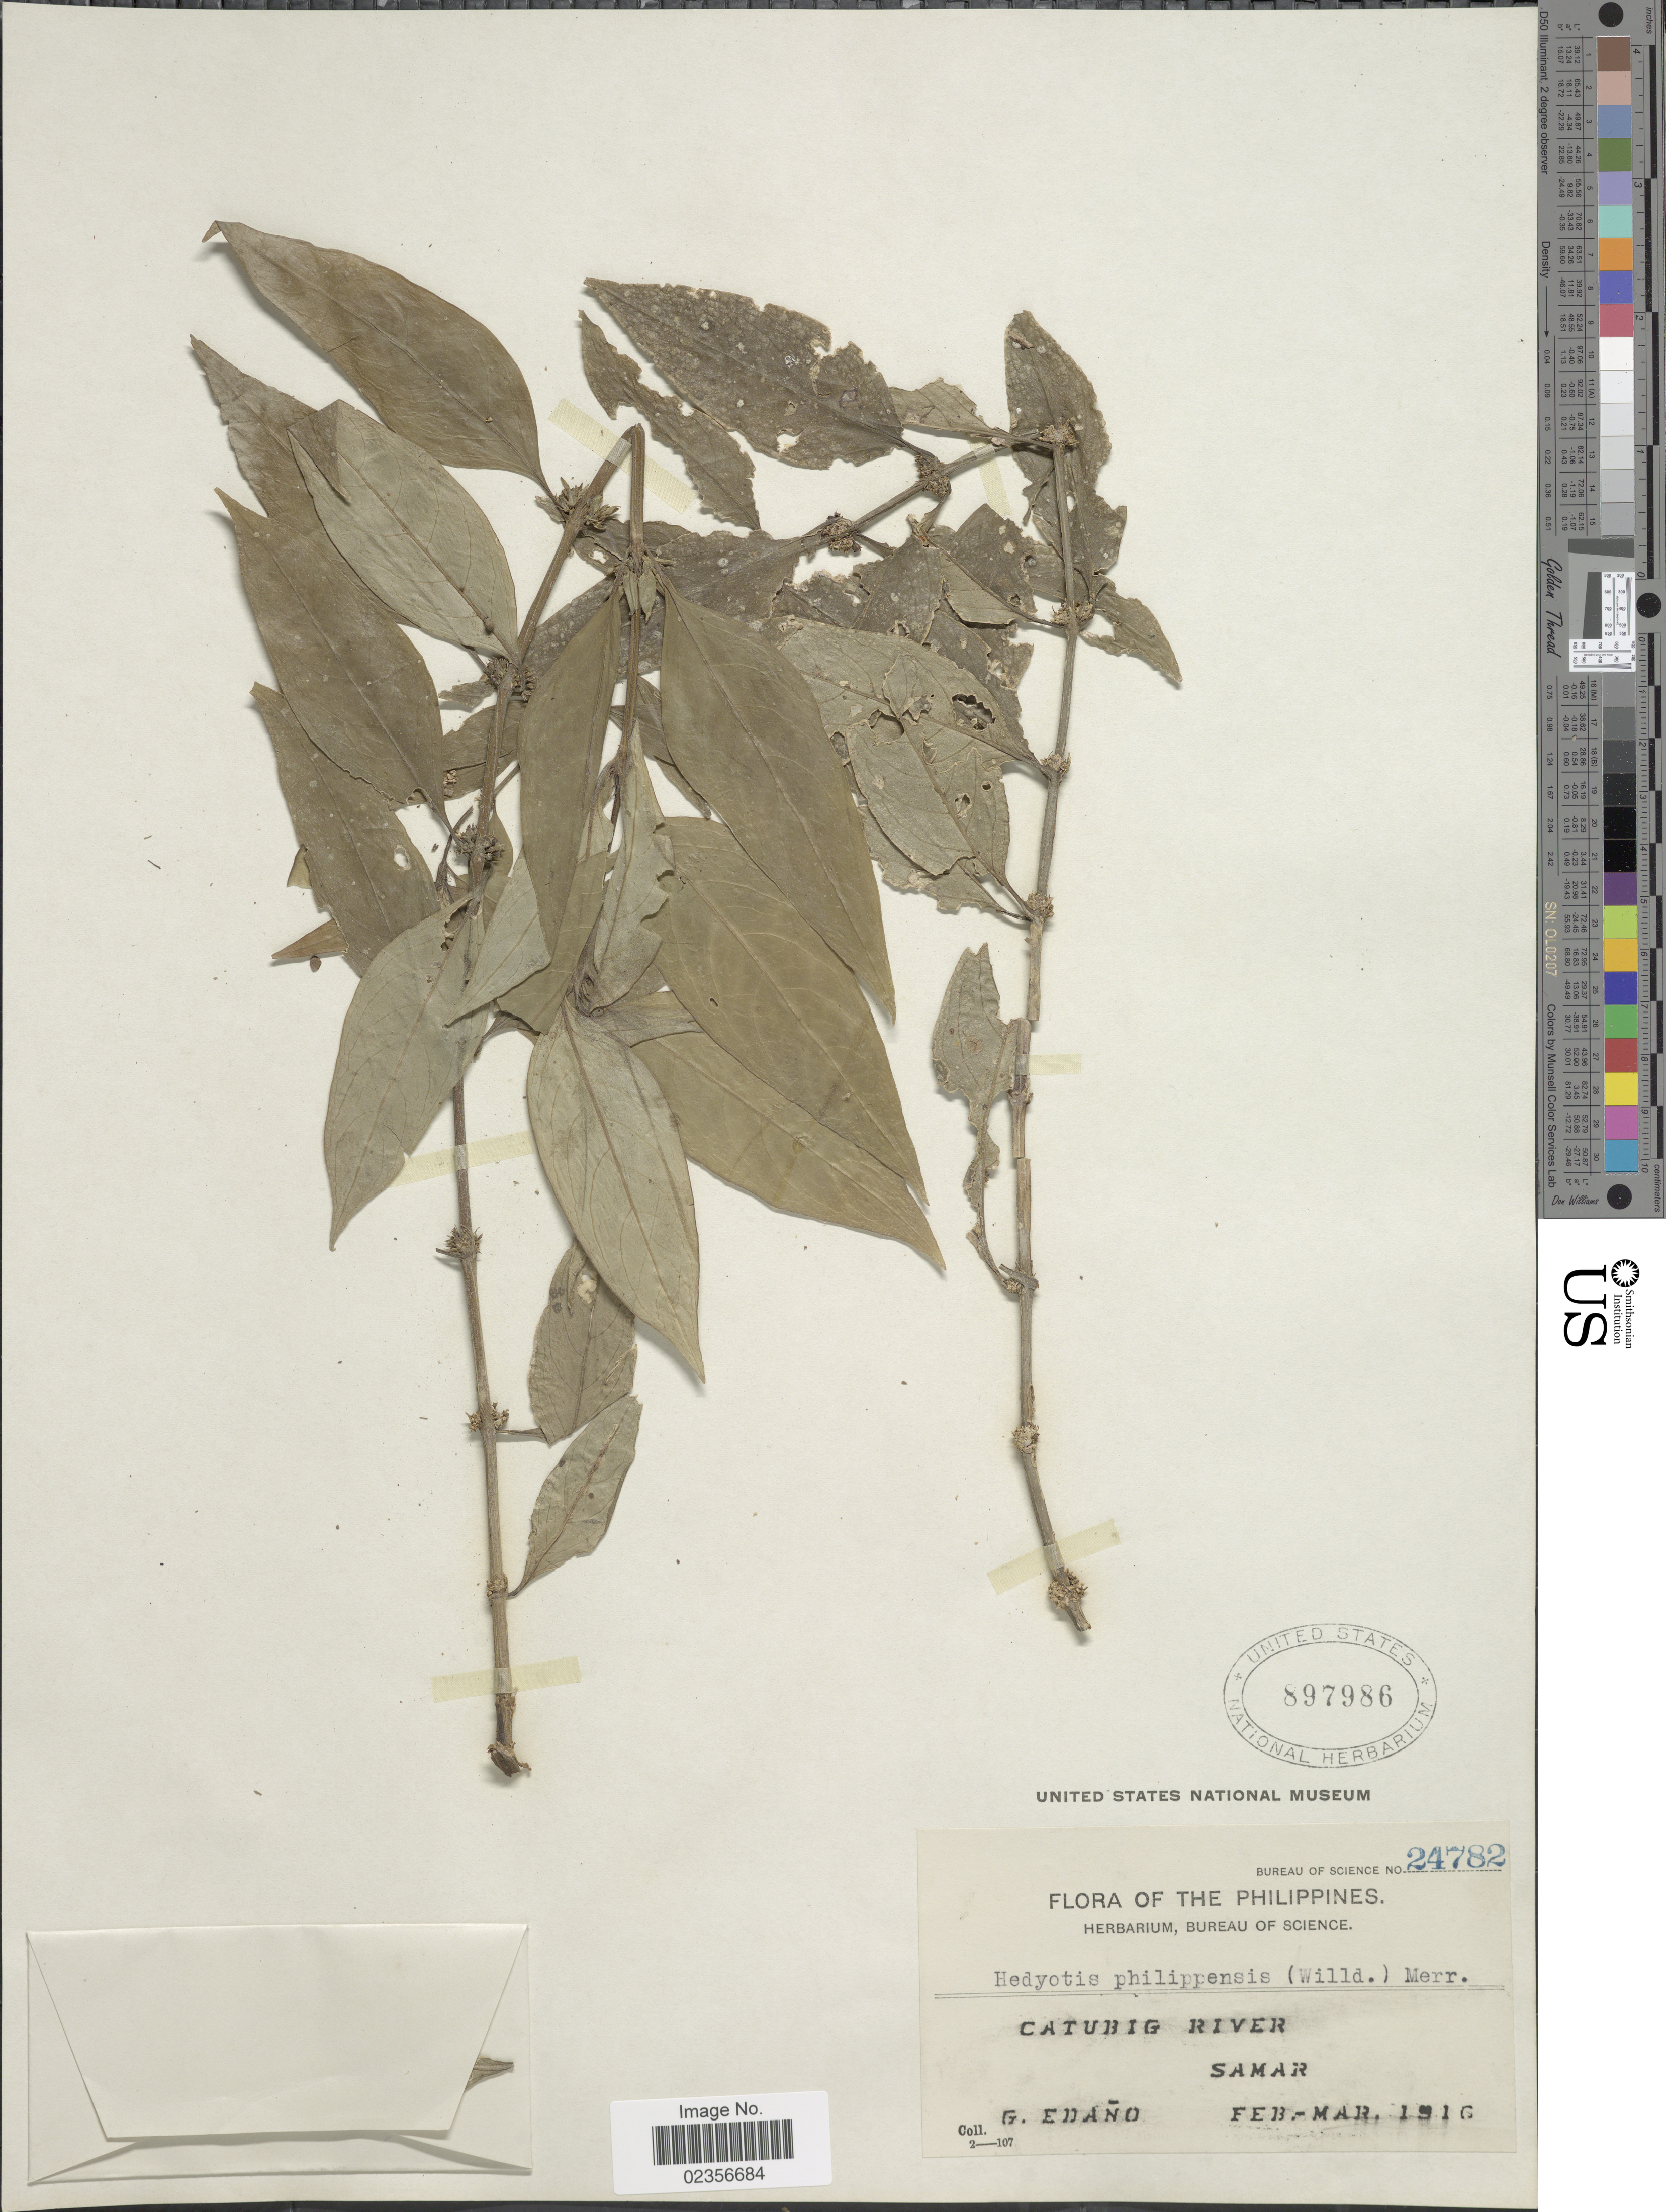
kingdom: Plantae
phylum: Tracheophyta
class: Magnoliopsida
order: Gentianales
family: Rubiaceae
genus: Hedyotis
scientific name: Hedyotis philippensis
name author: (Willd. ex Spreng.) Merr. ex C.B. Rob.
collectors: G. Edaño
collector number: Bureau of Science 24782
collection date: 1916-02/1916-03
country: Philippines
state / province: Eastern Visayas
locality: Catubig River. Samar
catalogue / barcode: US 897986